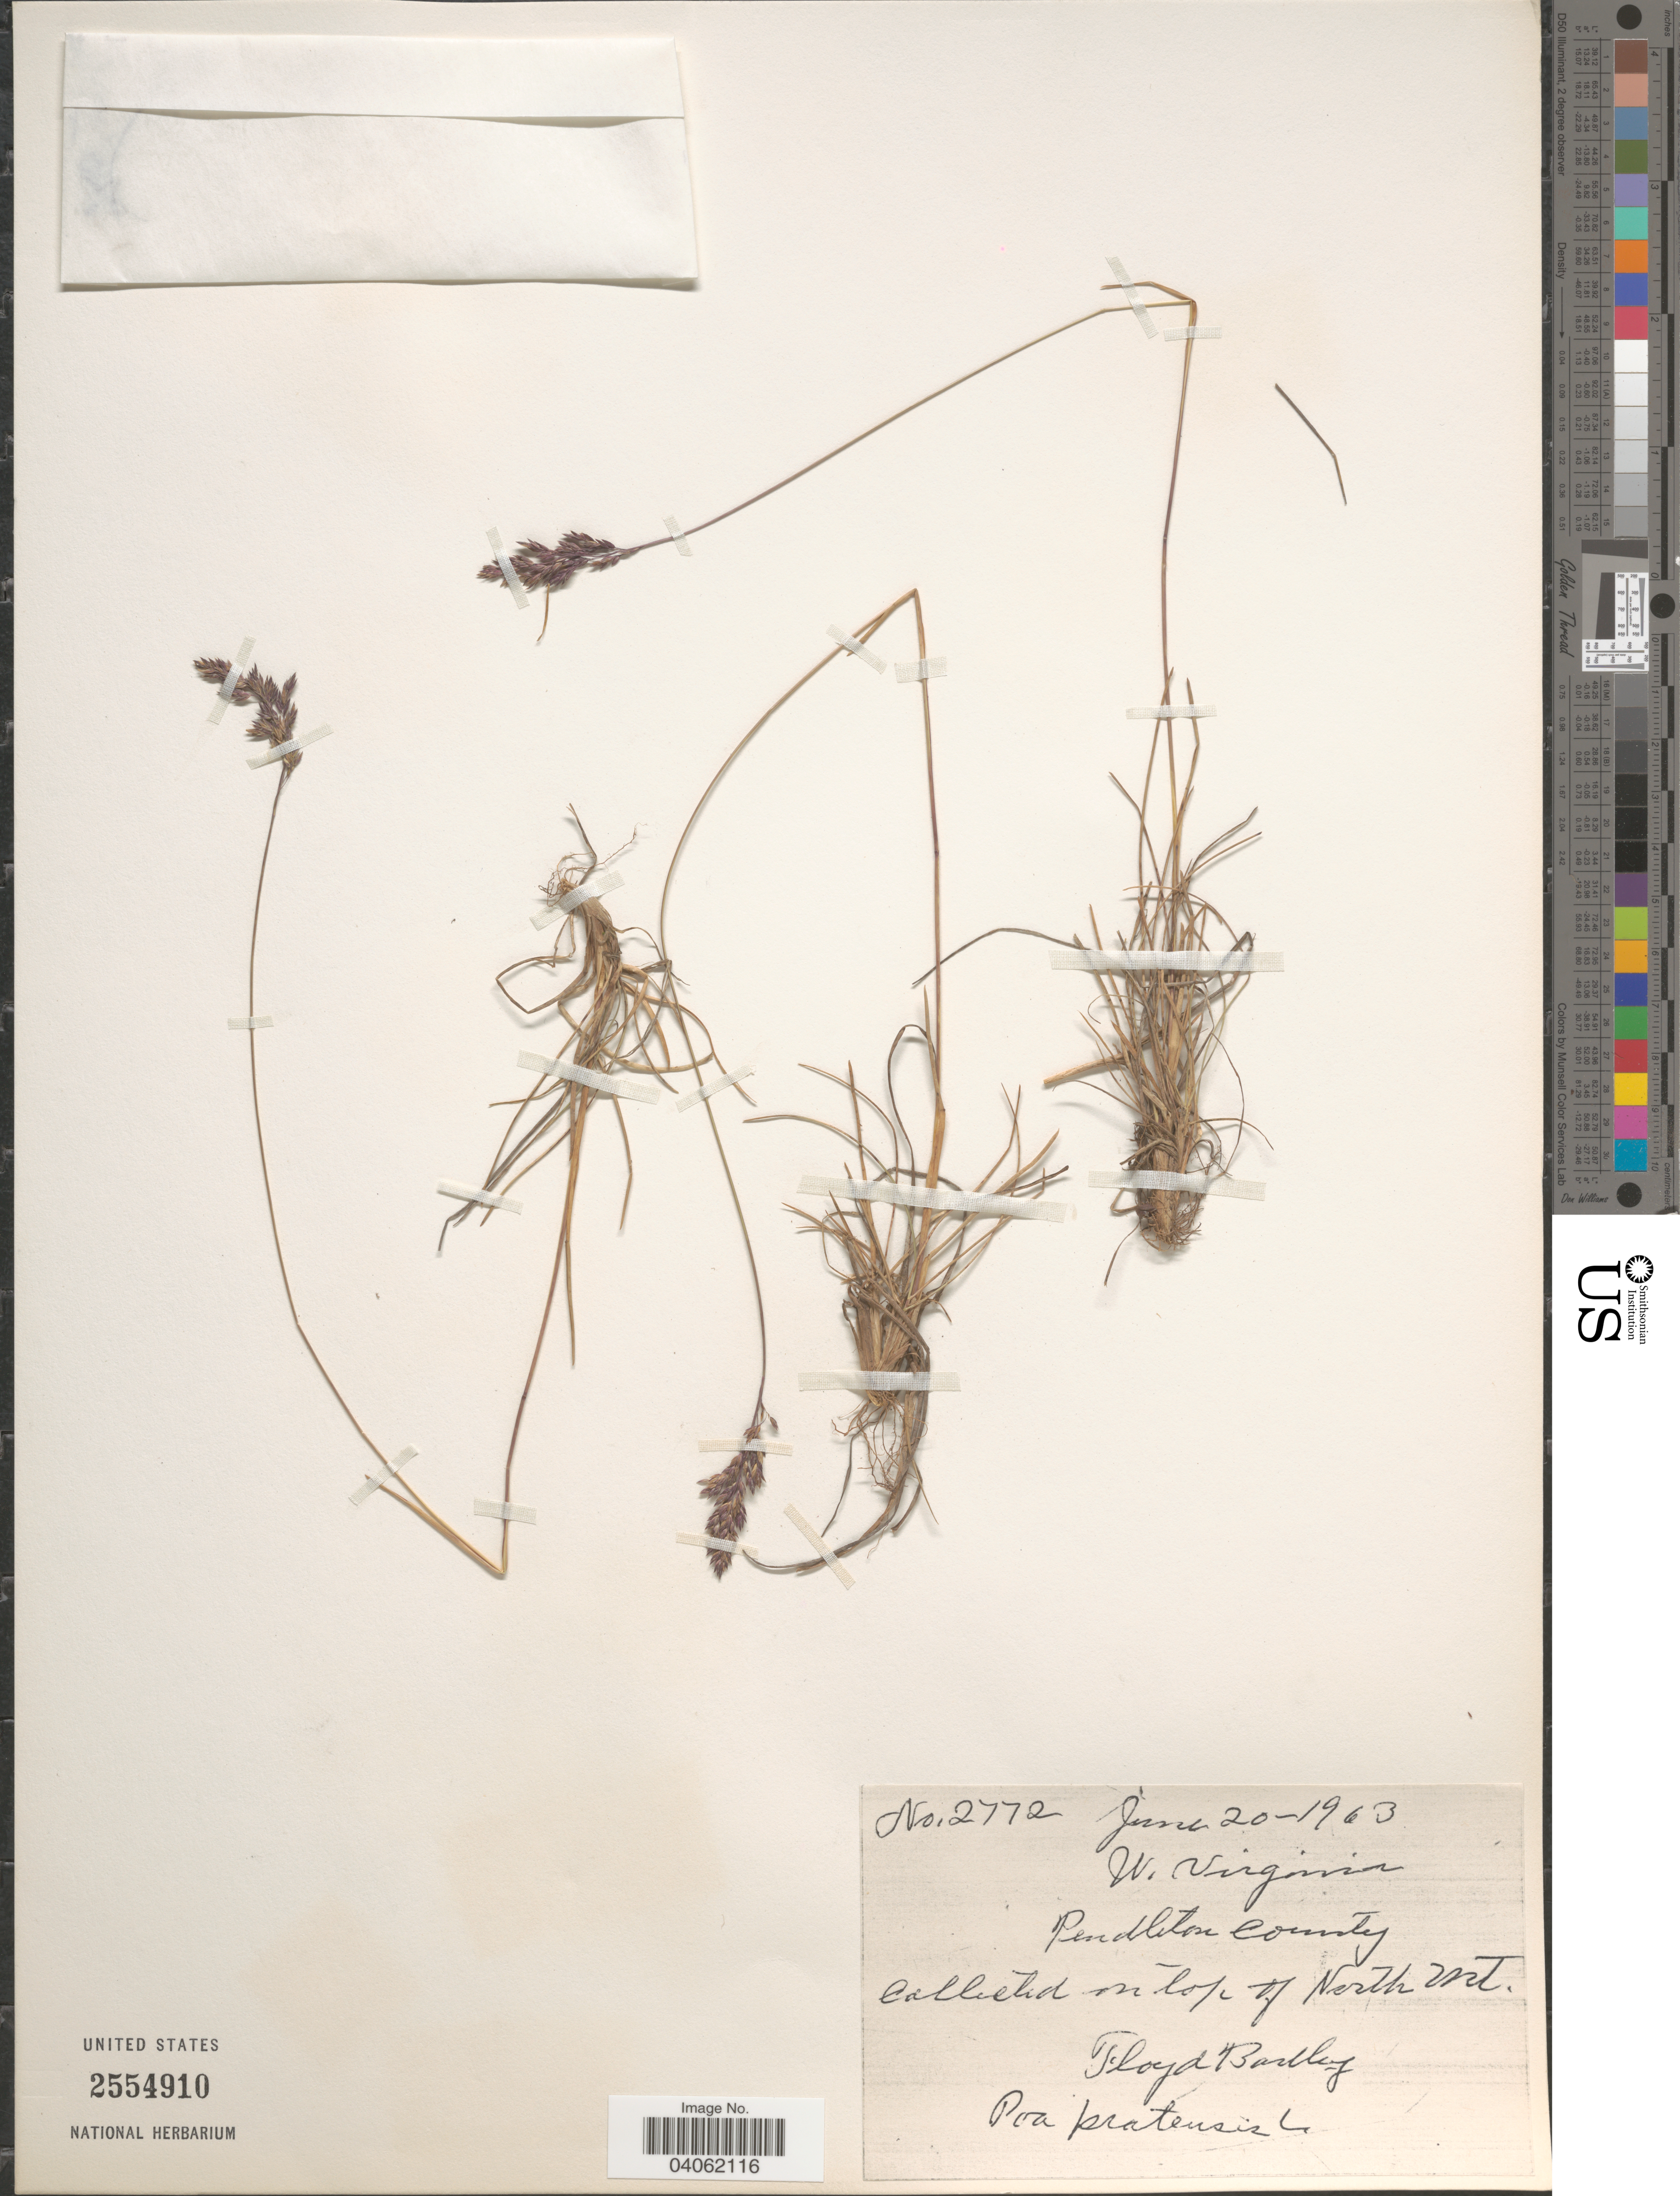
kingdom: Plantae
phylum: Tracheophyta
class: Liliopsida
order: Poales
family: Poaceae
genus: Poa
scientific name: Poa pratensis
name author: L.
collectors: F. Bartley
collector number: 2772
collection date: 1963-06-20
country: United States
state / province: West Virginia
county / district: Pendleton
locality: Pendleton County. On top of North Mt.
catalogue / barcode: US 2554910